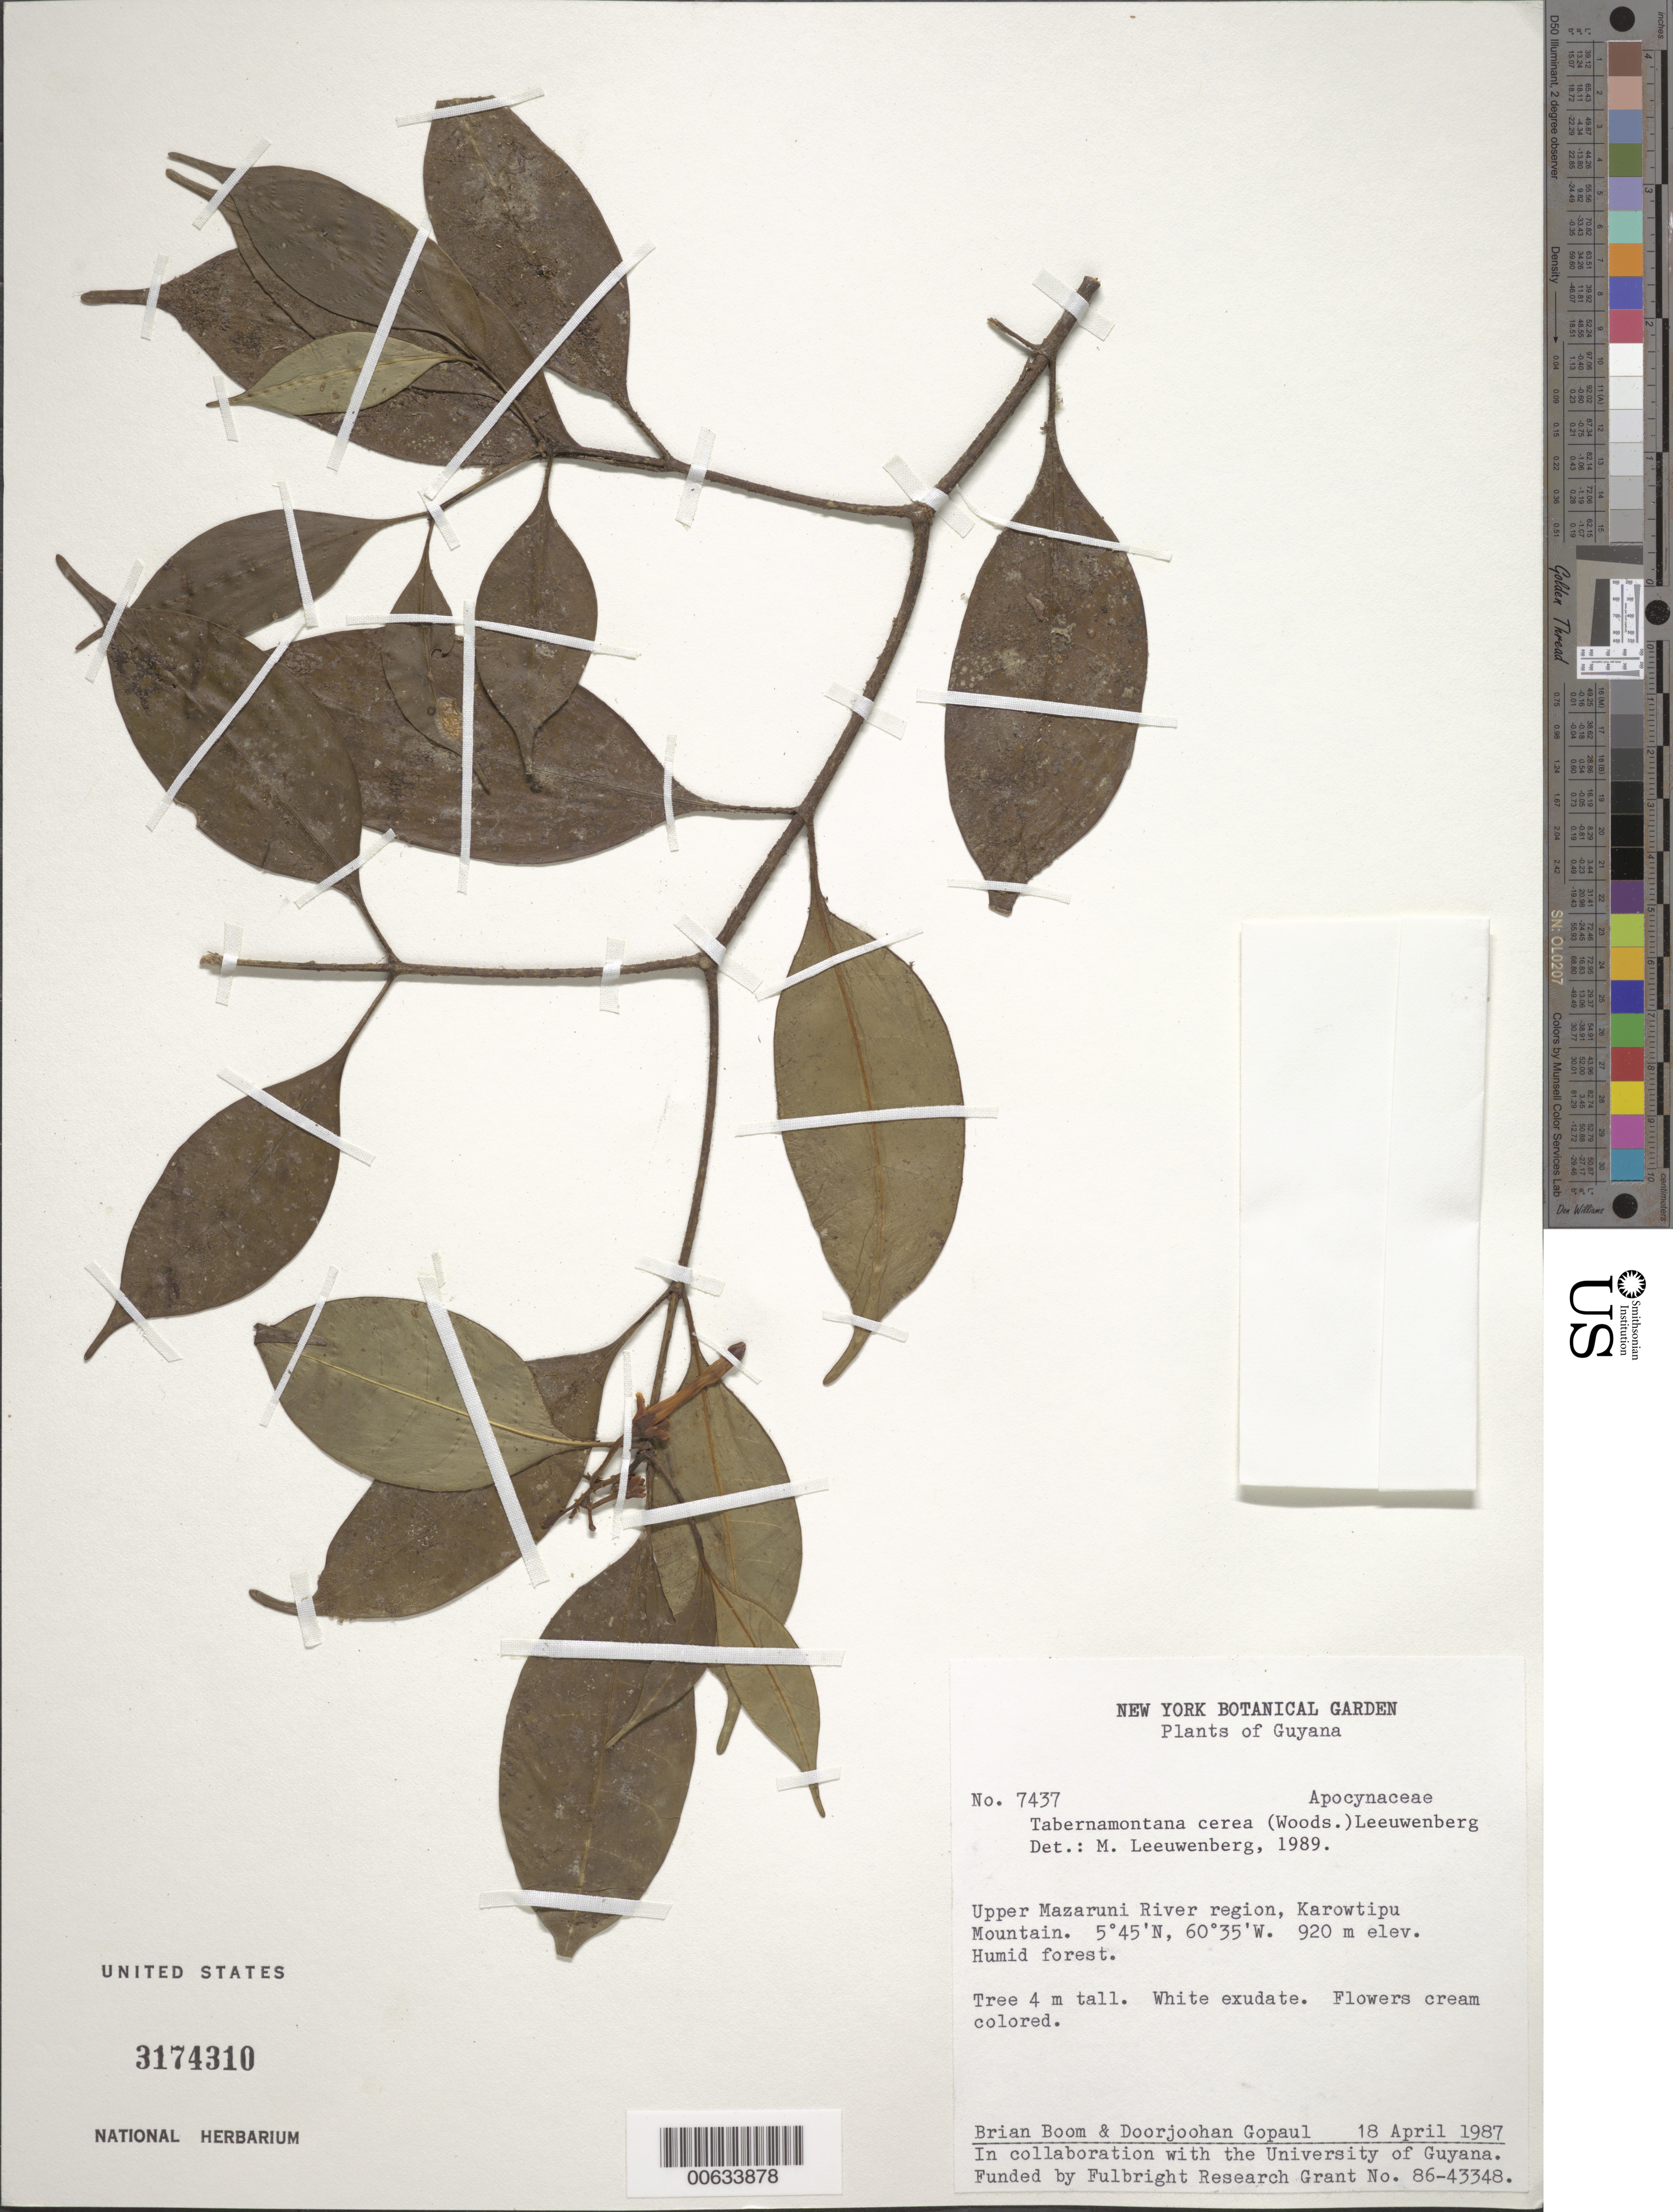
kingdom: Plantae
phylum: Tracheophyta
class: Magnoliopsida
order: Gentianales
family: Apocynaceae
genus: Tabernaemontana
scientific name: Tabernaemontana cerea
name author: (Woodson) Leewenberg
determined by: Leeuwenberg, A. J. M.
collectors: B. M. Boom & D. Gopaul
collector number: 7437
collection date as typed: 18-Apr-87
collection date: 1987-04-18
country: Guyana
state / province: Cuyuni-Mazaruni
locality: Karowtipu Mt., upper Mazaruni R. region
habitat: Humid forest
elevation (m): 920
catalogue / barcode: US 3174310